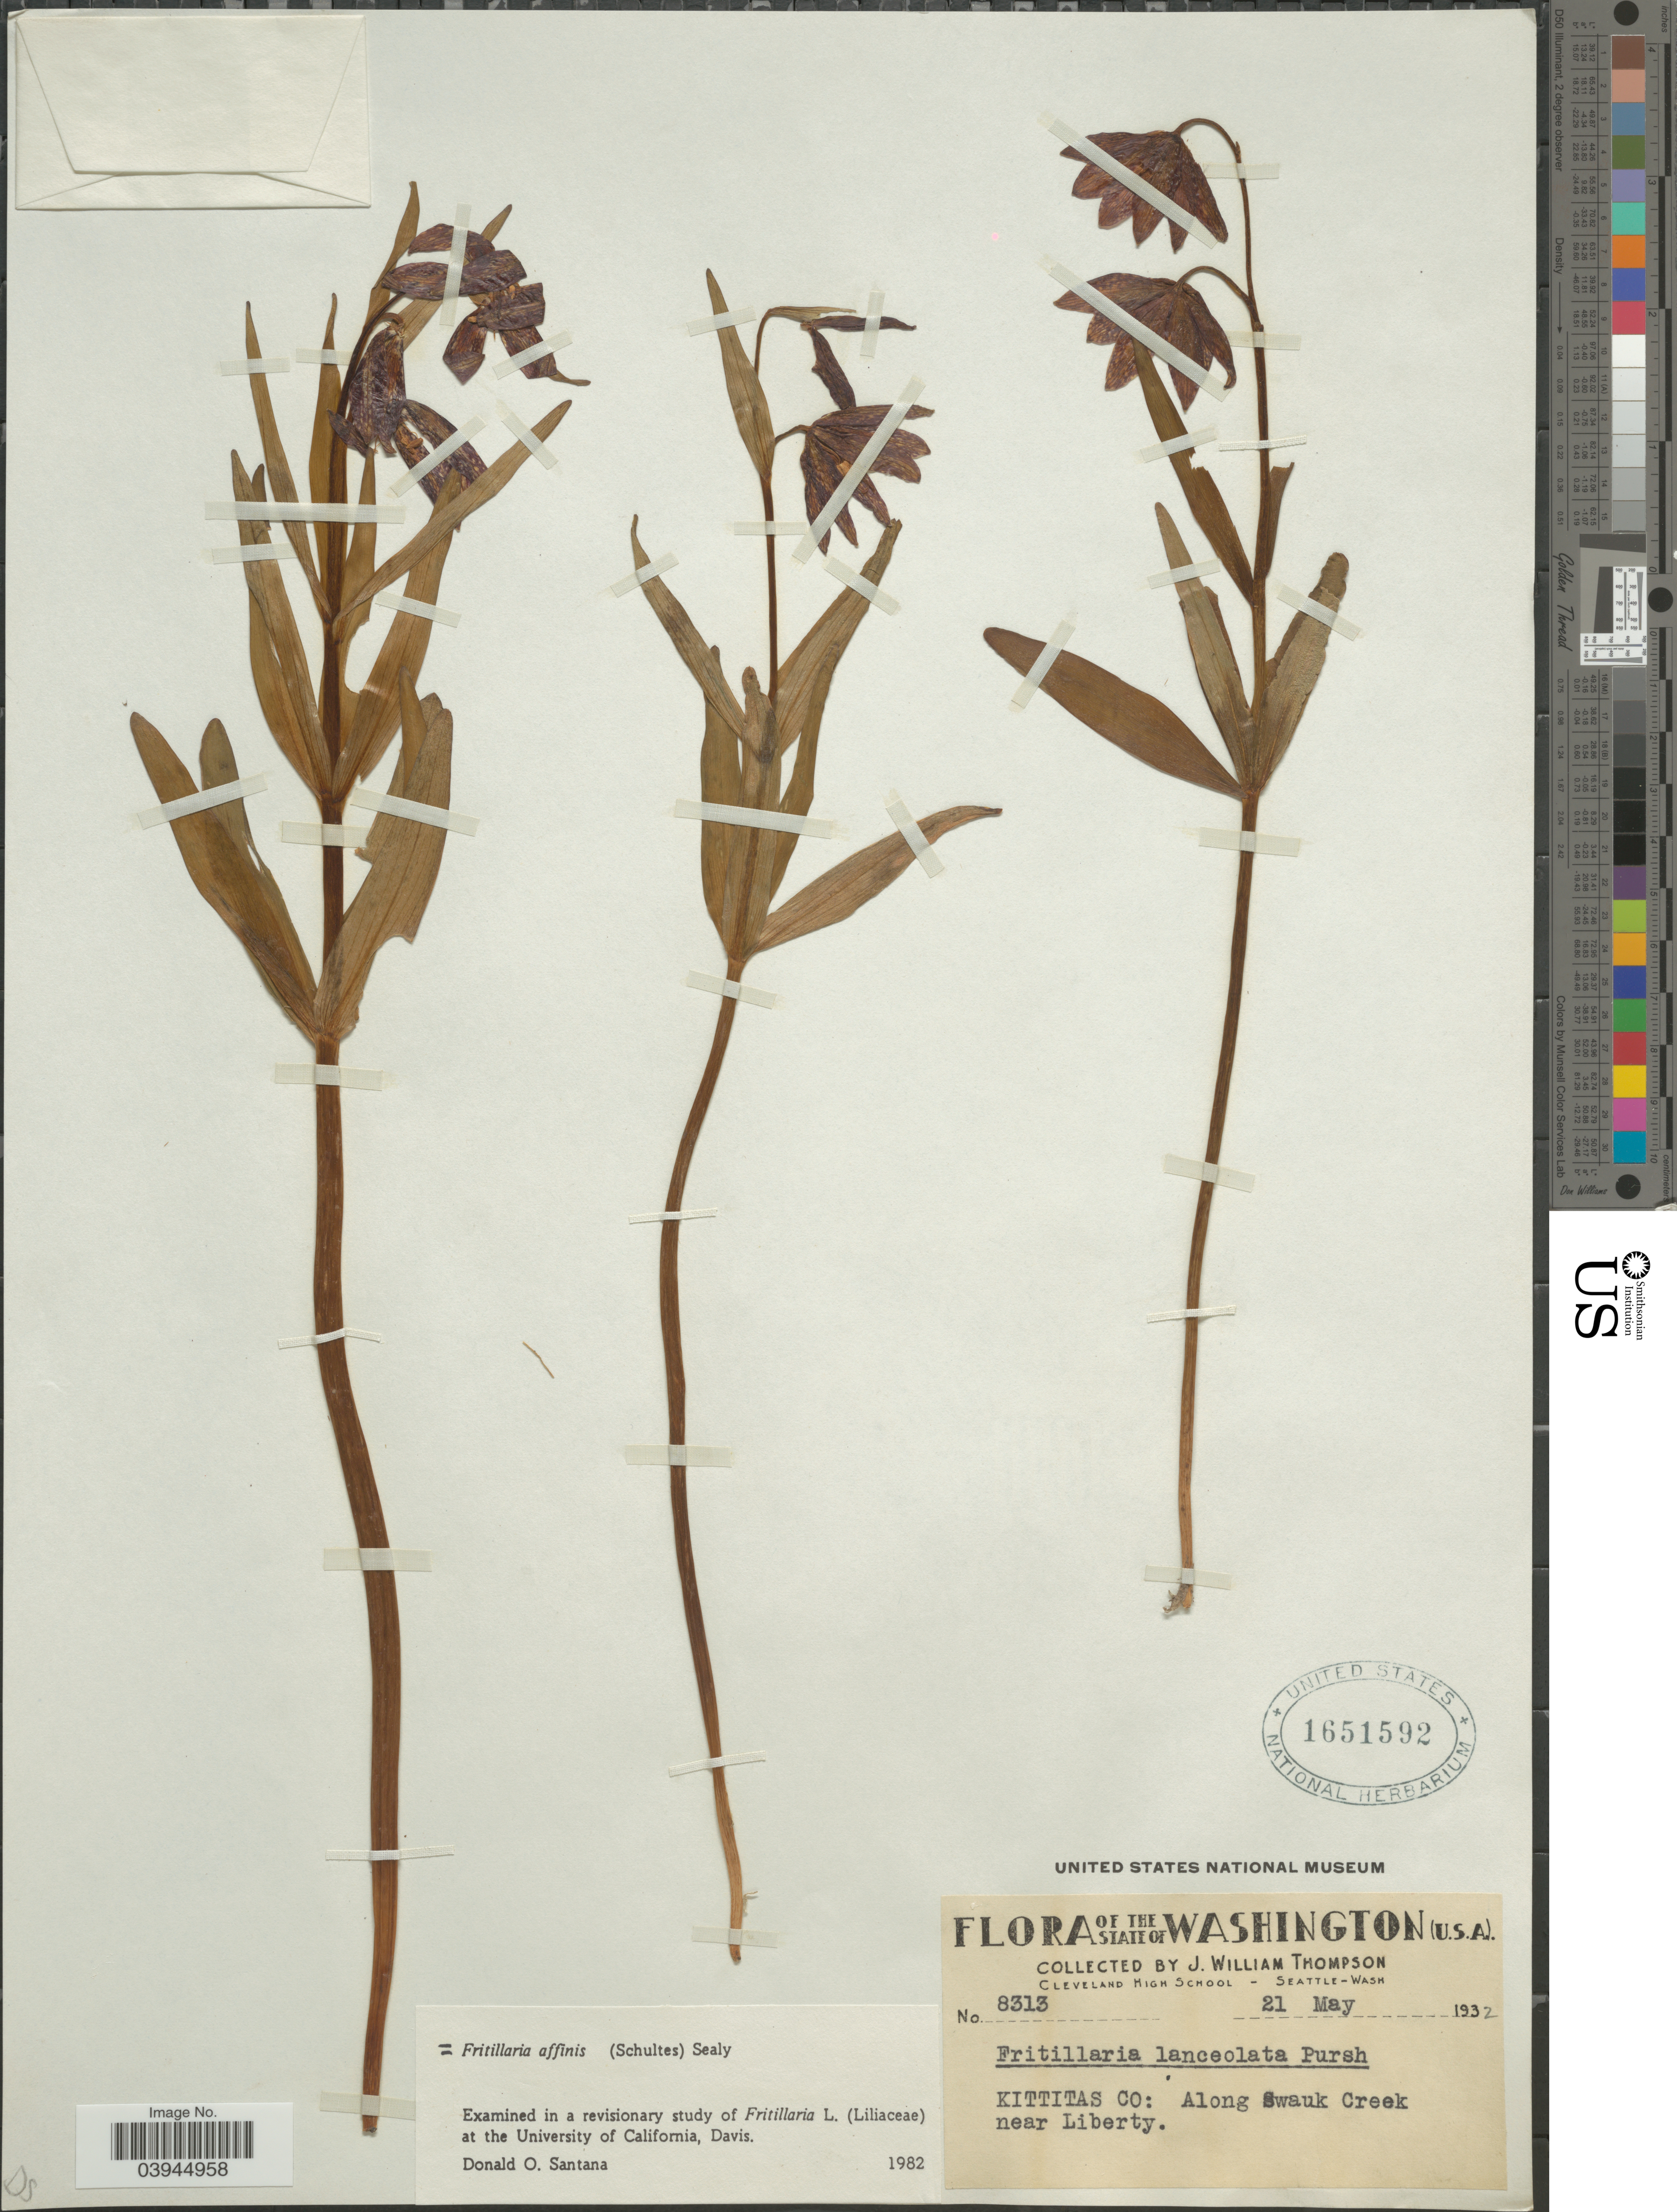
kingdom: Plantae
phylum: Tracheophyta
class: Liliopsida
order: Liliales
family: Liliaceae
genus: Fritillaria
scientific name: Fritillaria affinis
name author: (Schult. & Schult. f.) Sealy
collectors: J. W. Thompson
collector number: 8313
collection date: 1932-05-21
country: United States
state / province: Washington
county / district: Kittitas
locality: Kittitas Co: Along Swauk Creek near Liberty.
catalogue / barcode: US 1651592